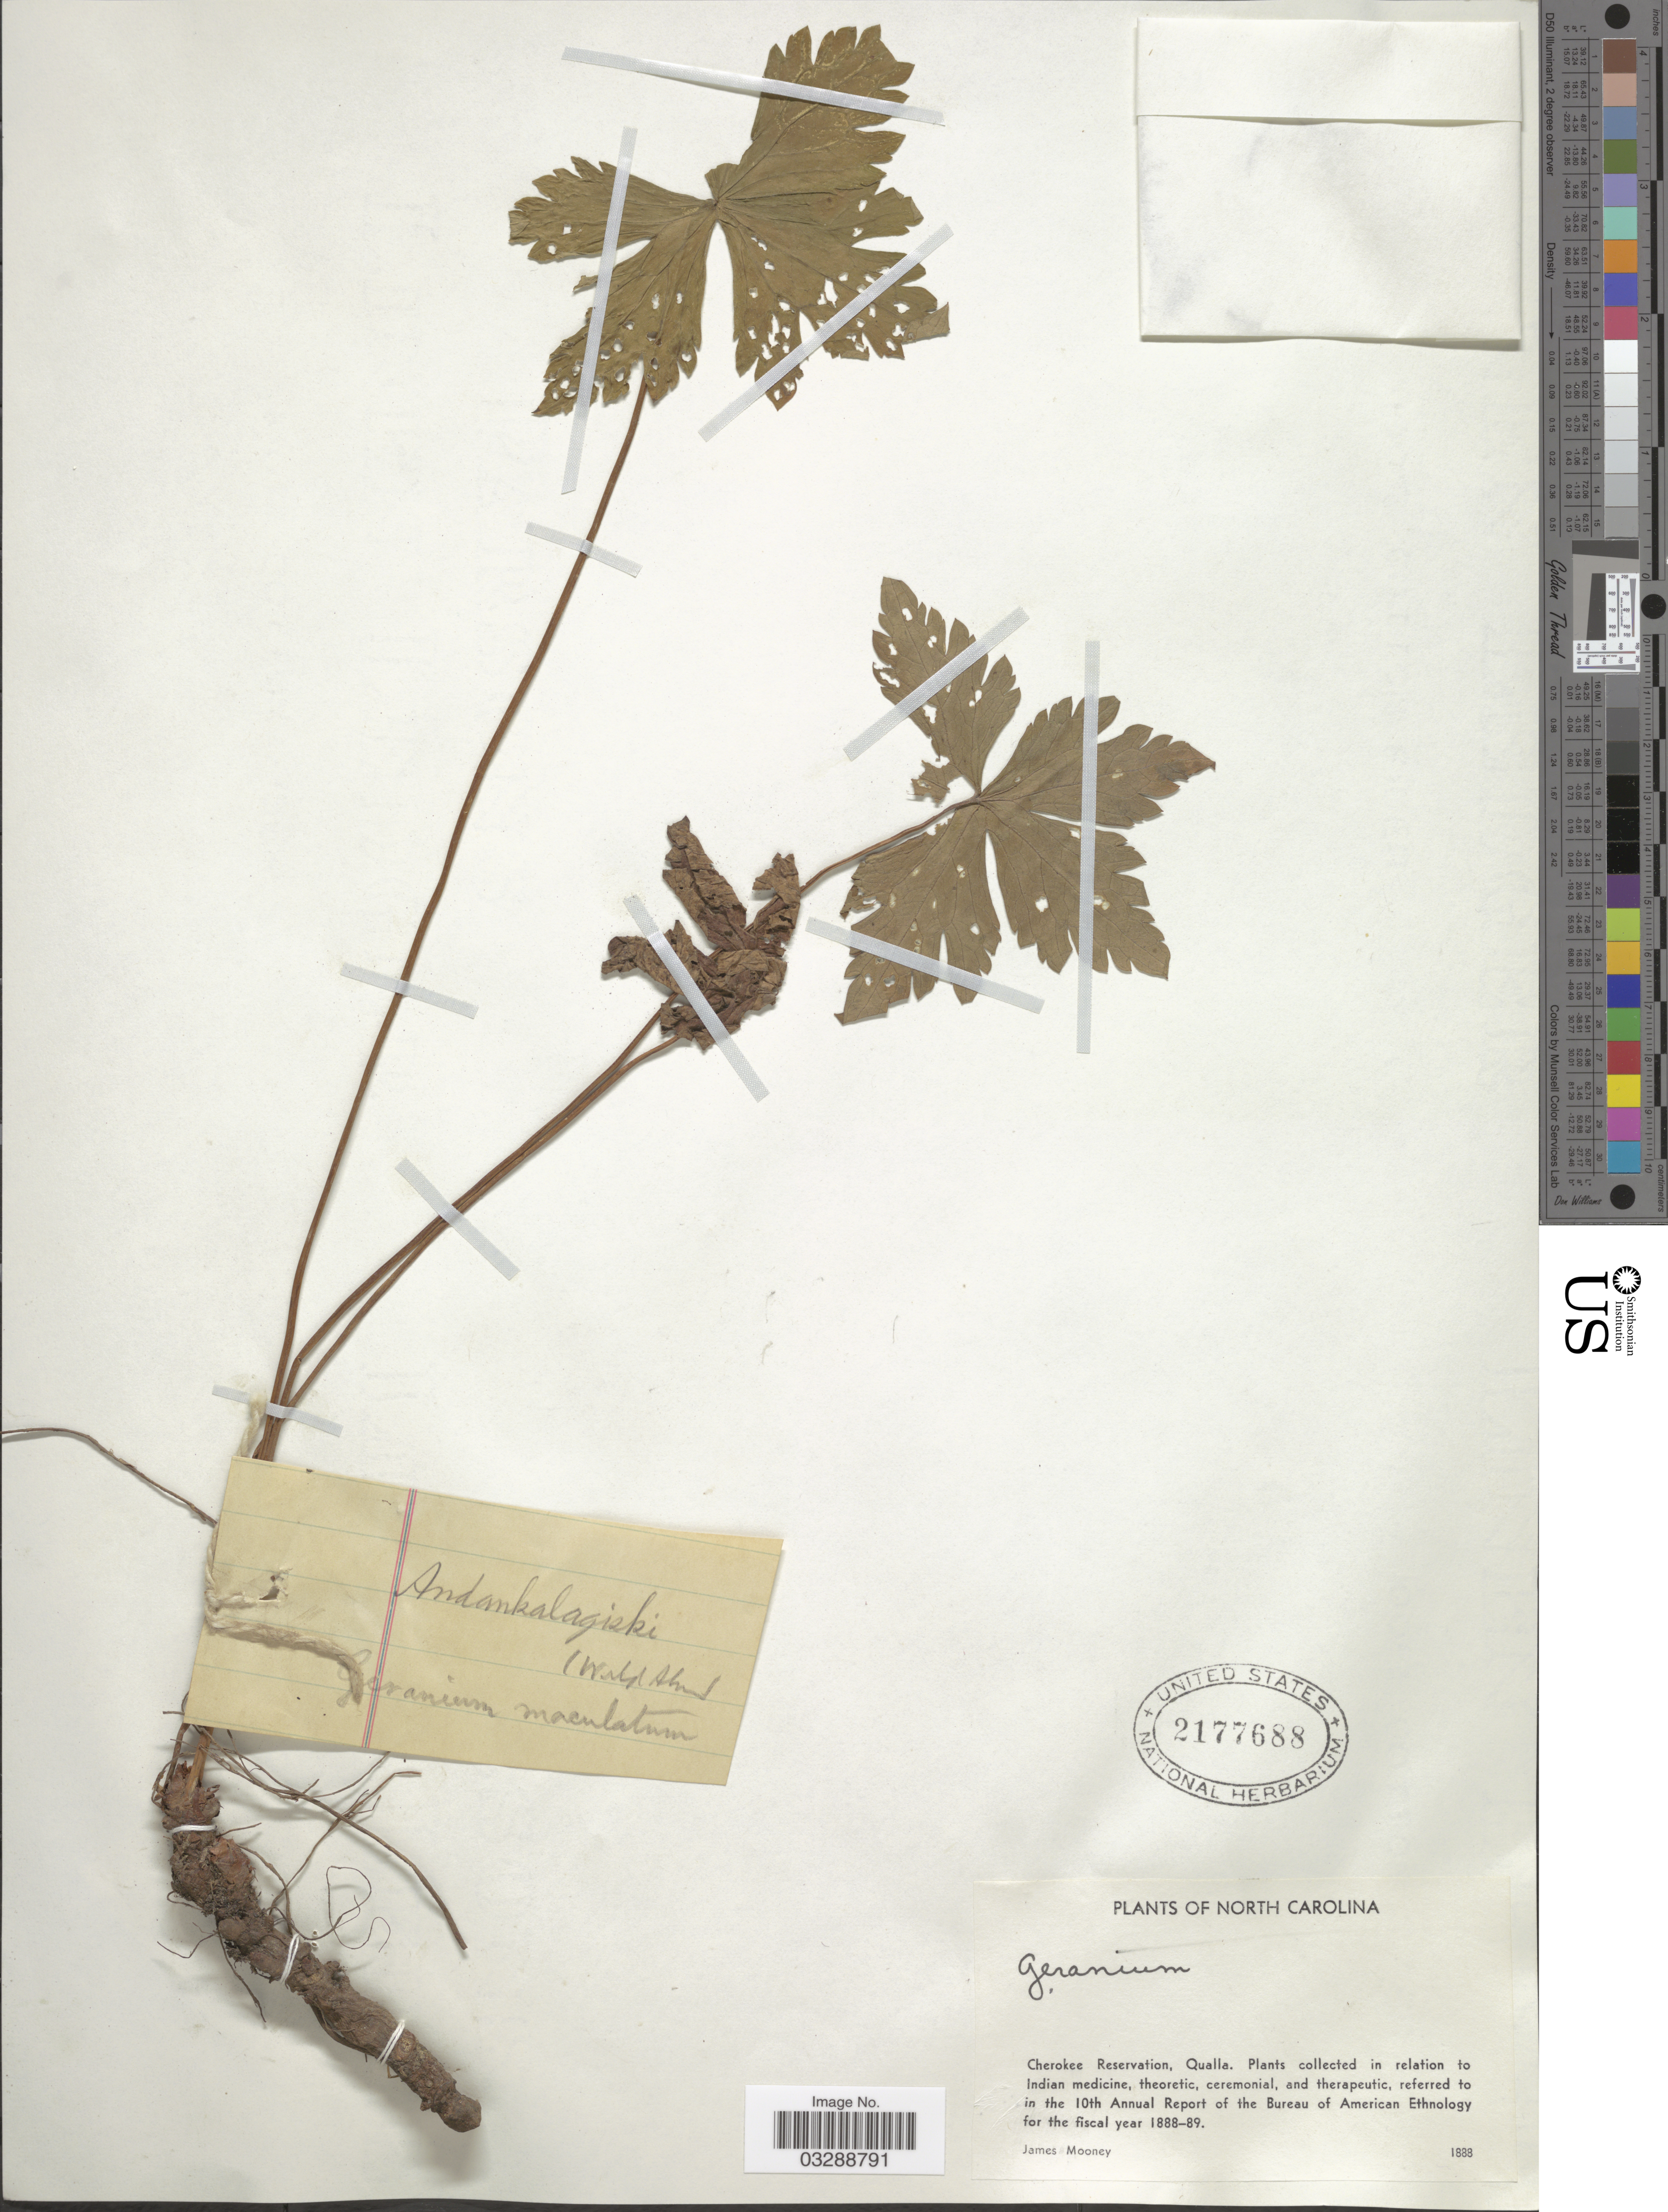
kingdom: Plantae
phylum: Tracheophyta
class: Magnoliopsida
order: Geraniales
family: Geraniaceae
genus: Geranium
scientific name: Geranium maculatum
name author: L.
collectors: J. Mooney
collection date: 1888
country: United States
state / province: North Carolina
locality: Cherokee Reservation, Qualla.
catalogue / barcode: US 2177688